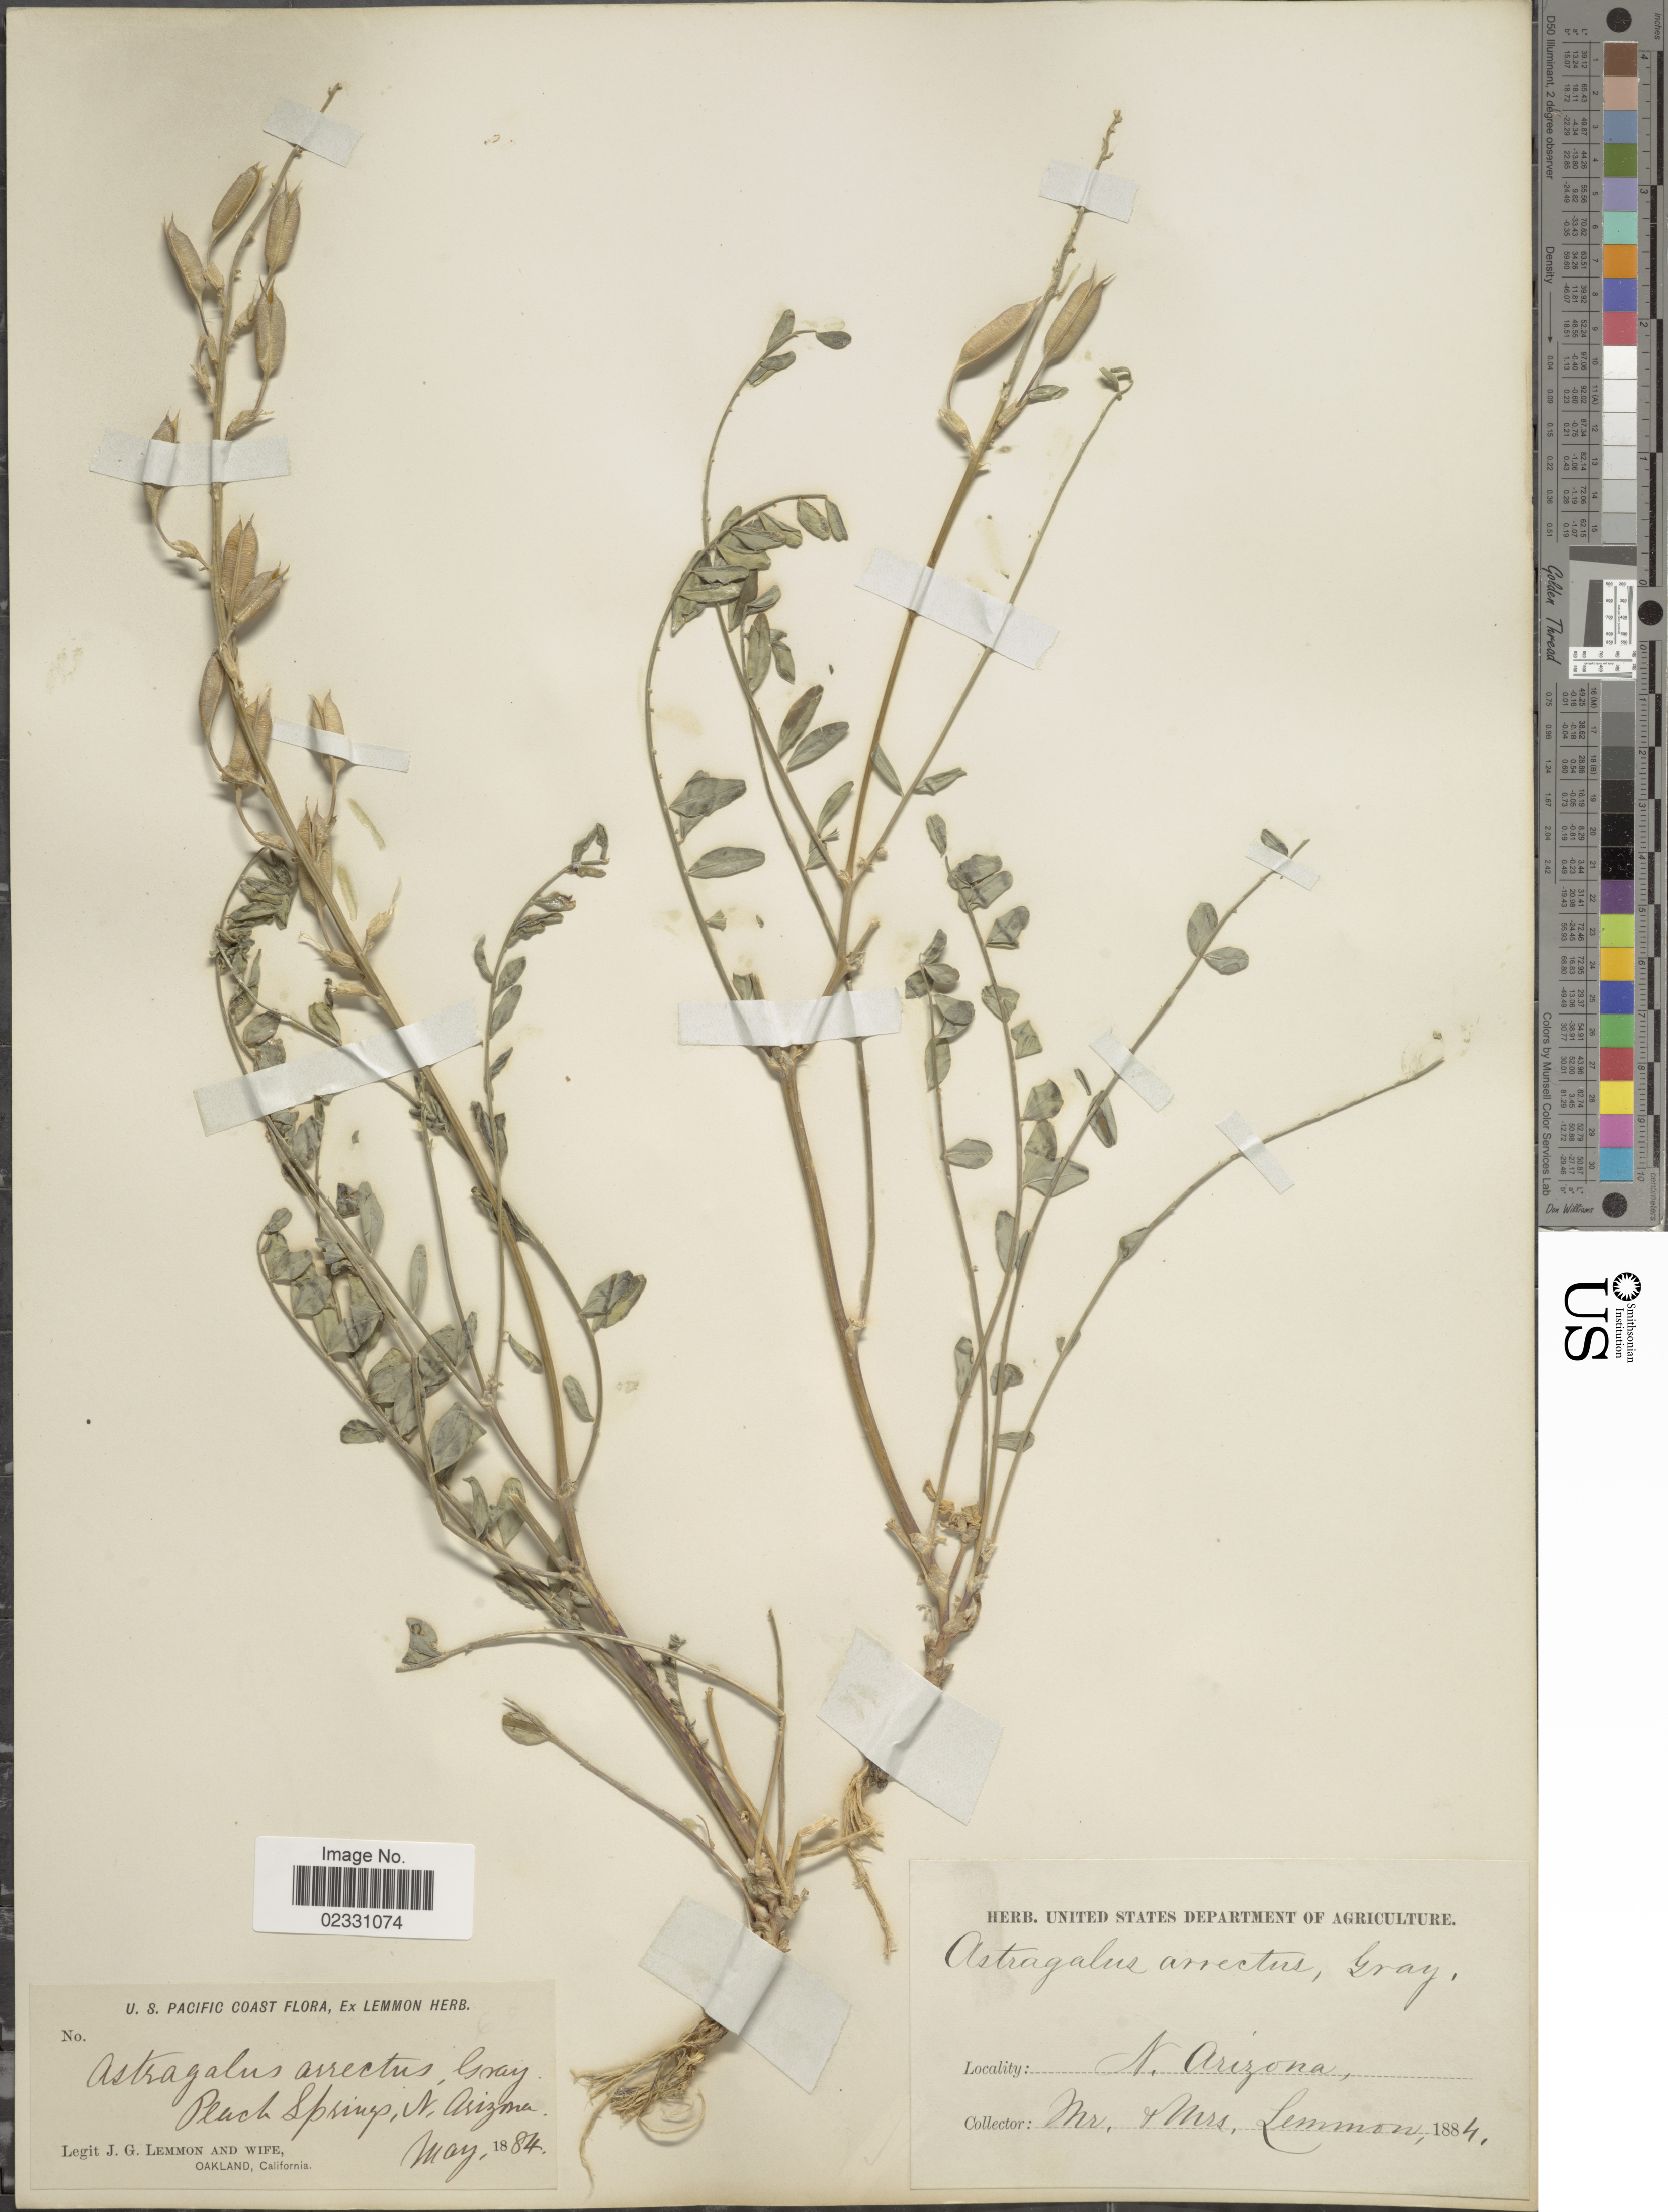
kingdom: Plantae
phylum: Tracheophyta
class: Magnoliopsida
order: Fabales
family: Fabaceae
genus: Astragalus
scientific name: Astragalus eremiticus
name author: E. Sheld.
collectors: J. Lemmon & Mrs. J. G. Lemmon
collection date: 1884-05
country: United States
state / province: Arizona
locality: N. Arizona. Peach Springs. Pacific Coast